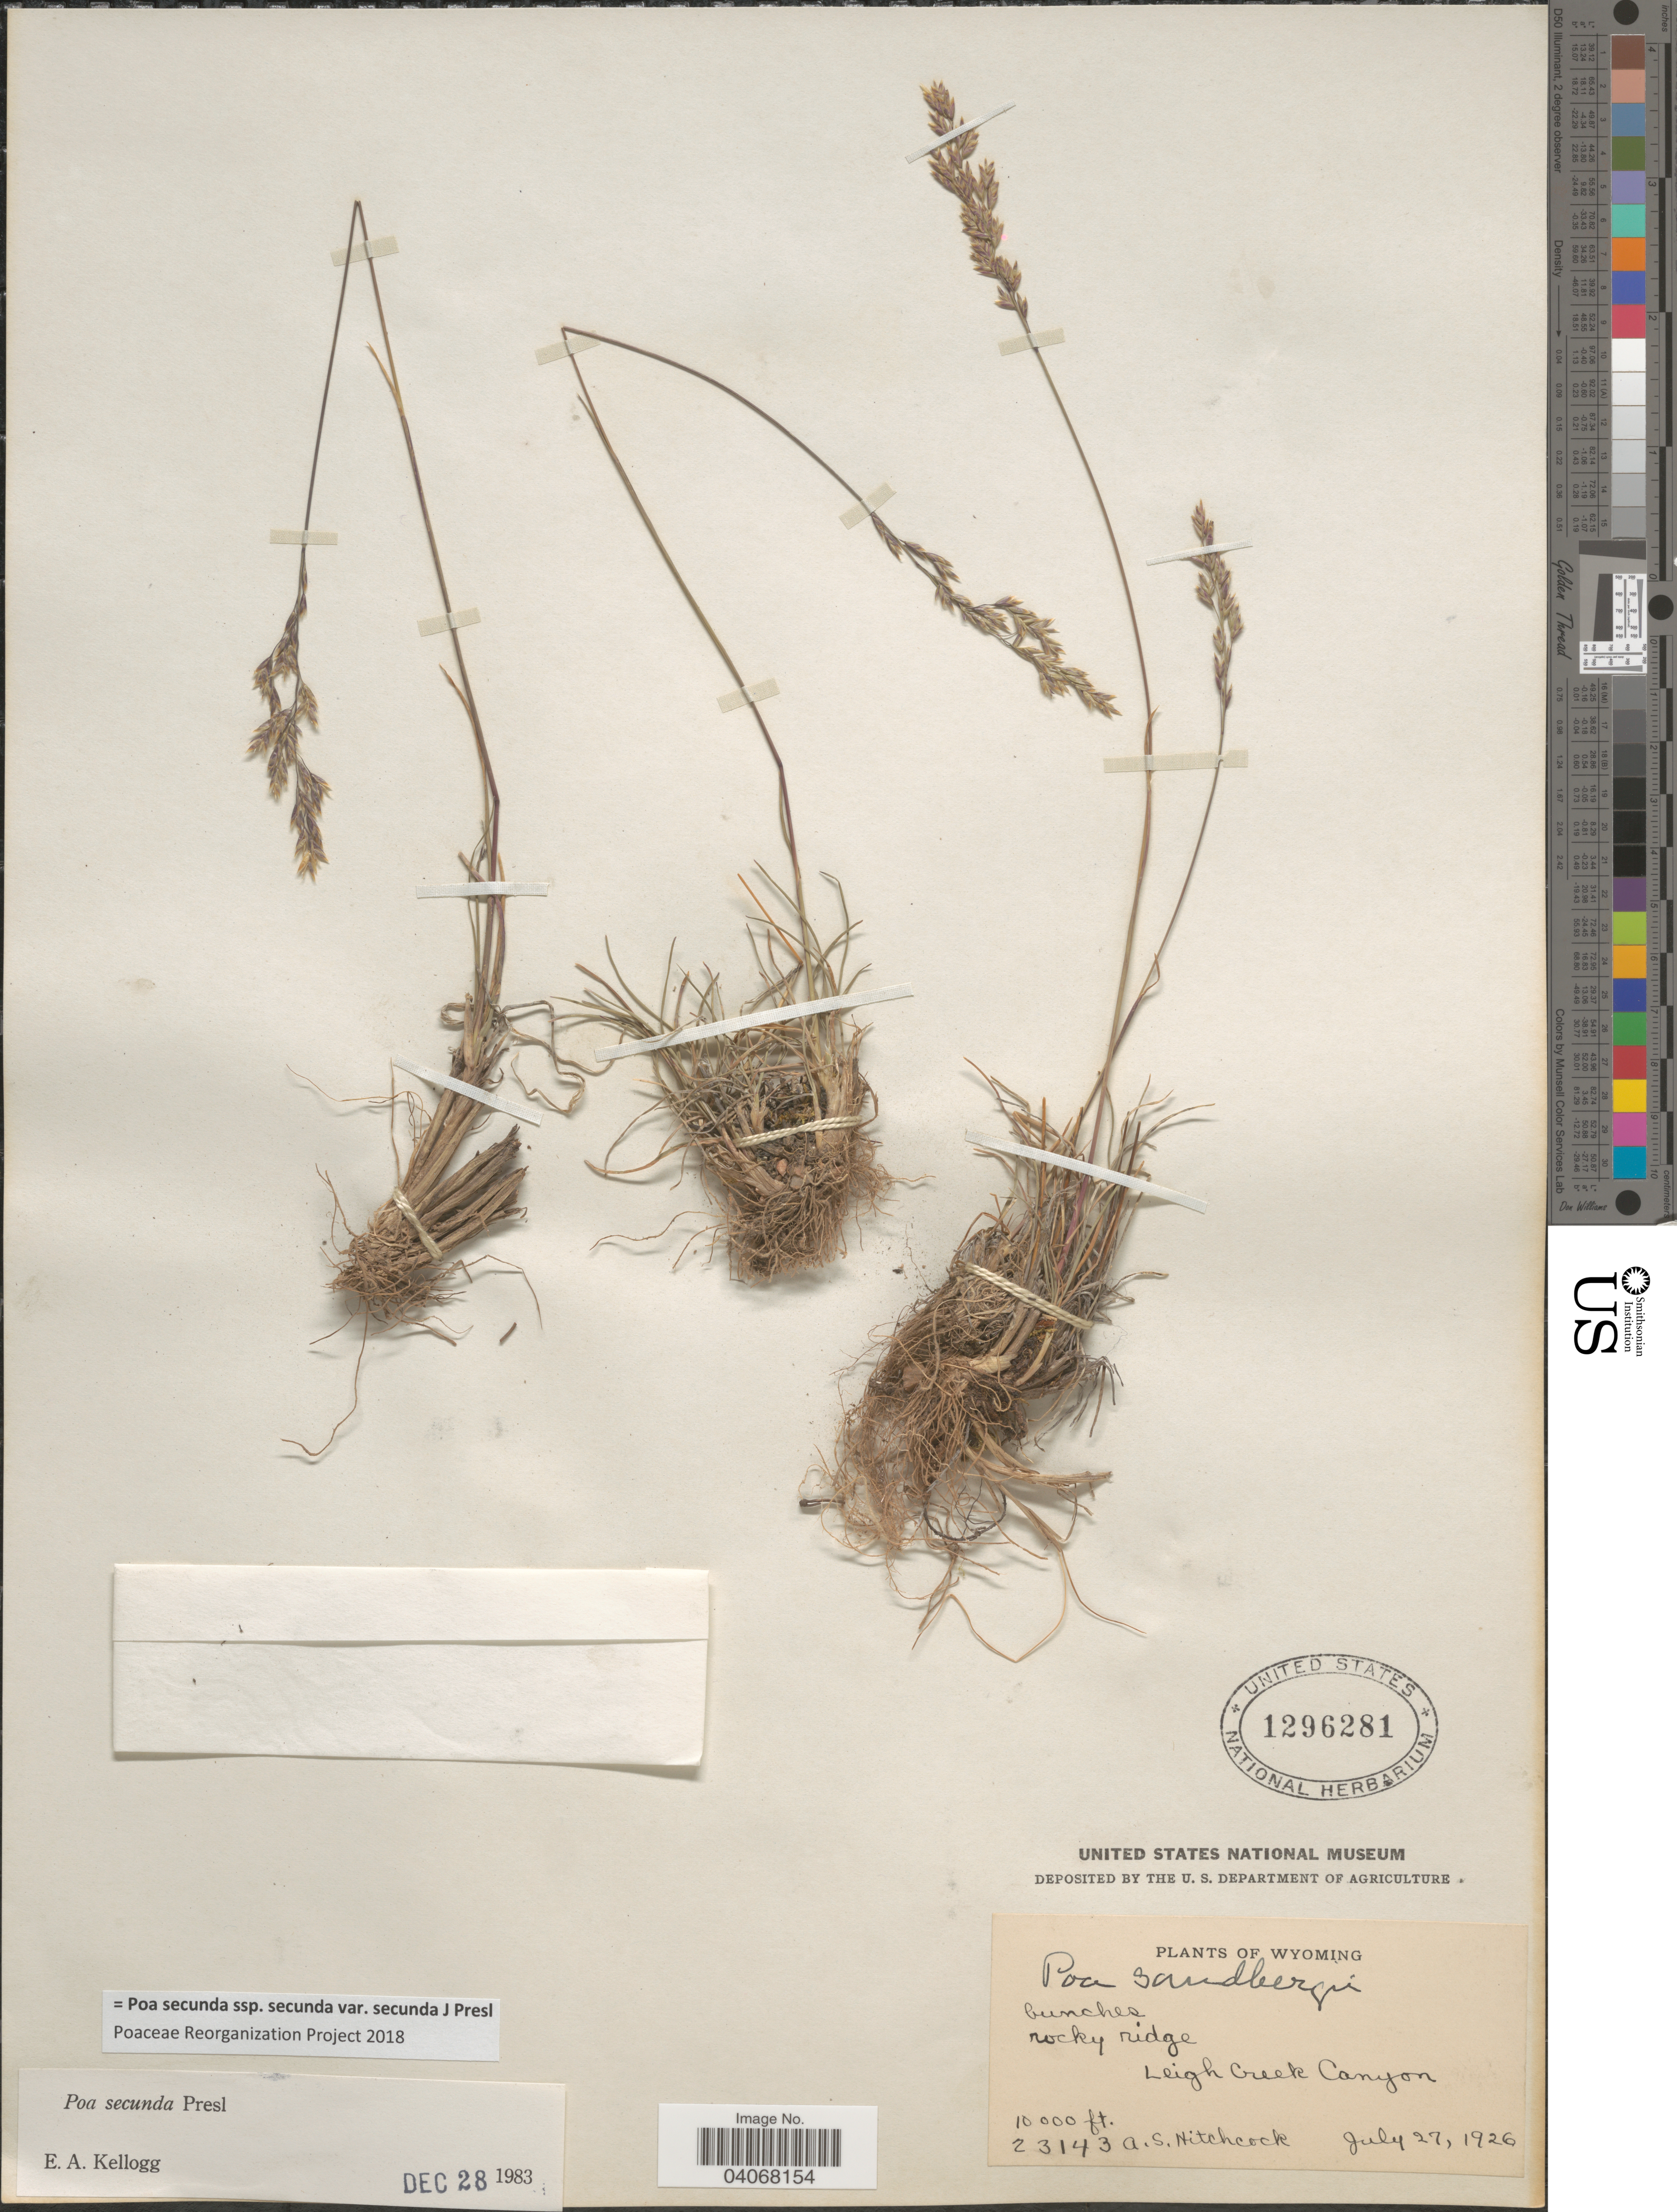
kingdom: Plantae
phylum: Tracheophyta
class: Liliopsida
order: Poales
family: Poaceae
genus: Poa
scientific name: Poa secunda subsp. secunda var. secunda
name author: J. Presl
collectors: A. S. Hitchcock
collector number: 23143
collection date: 1926-07-27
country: United States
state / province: Wyoming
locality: Leigh Creek Canyon.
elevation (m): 3048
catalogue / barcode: US 1296281